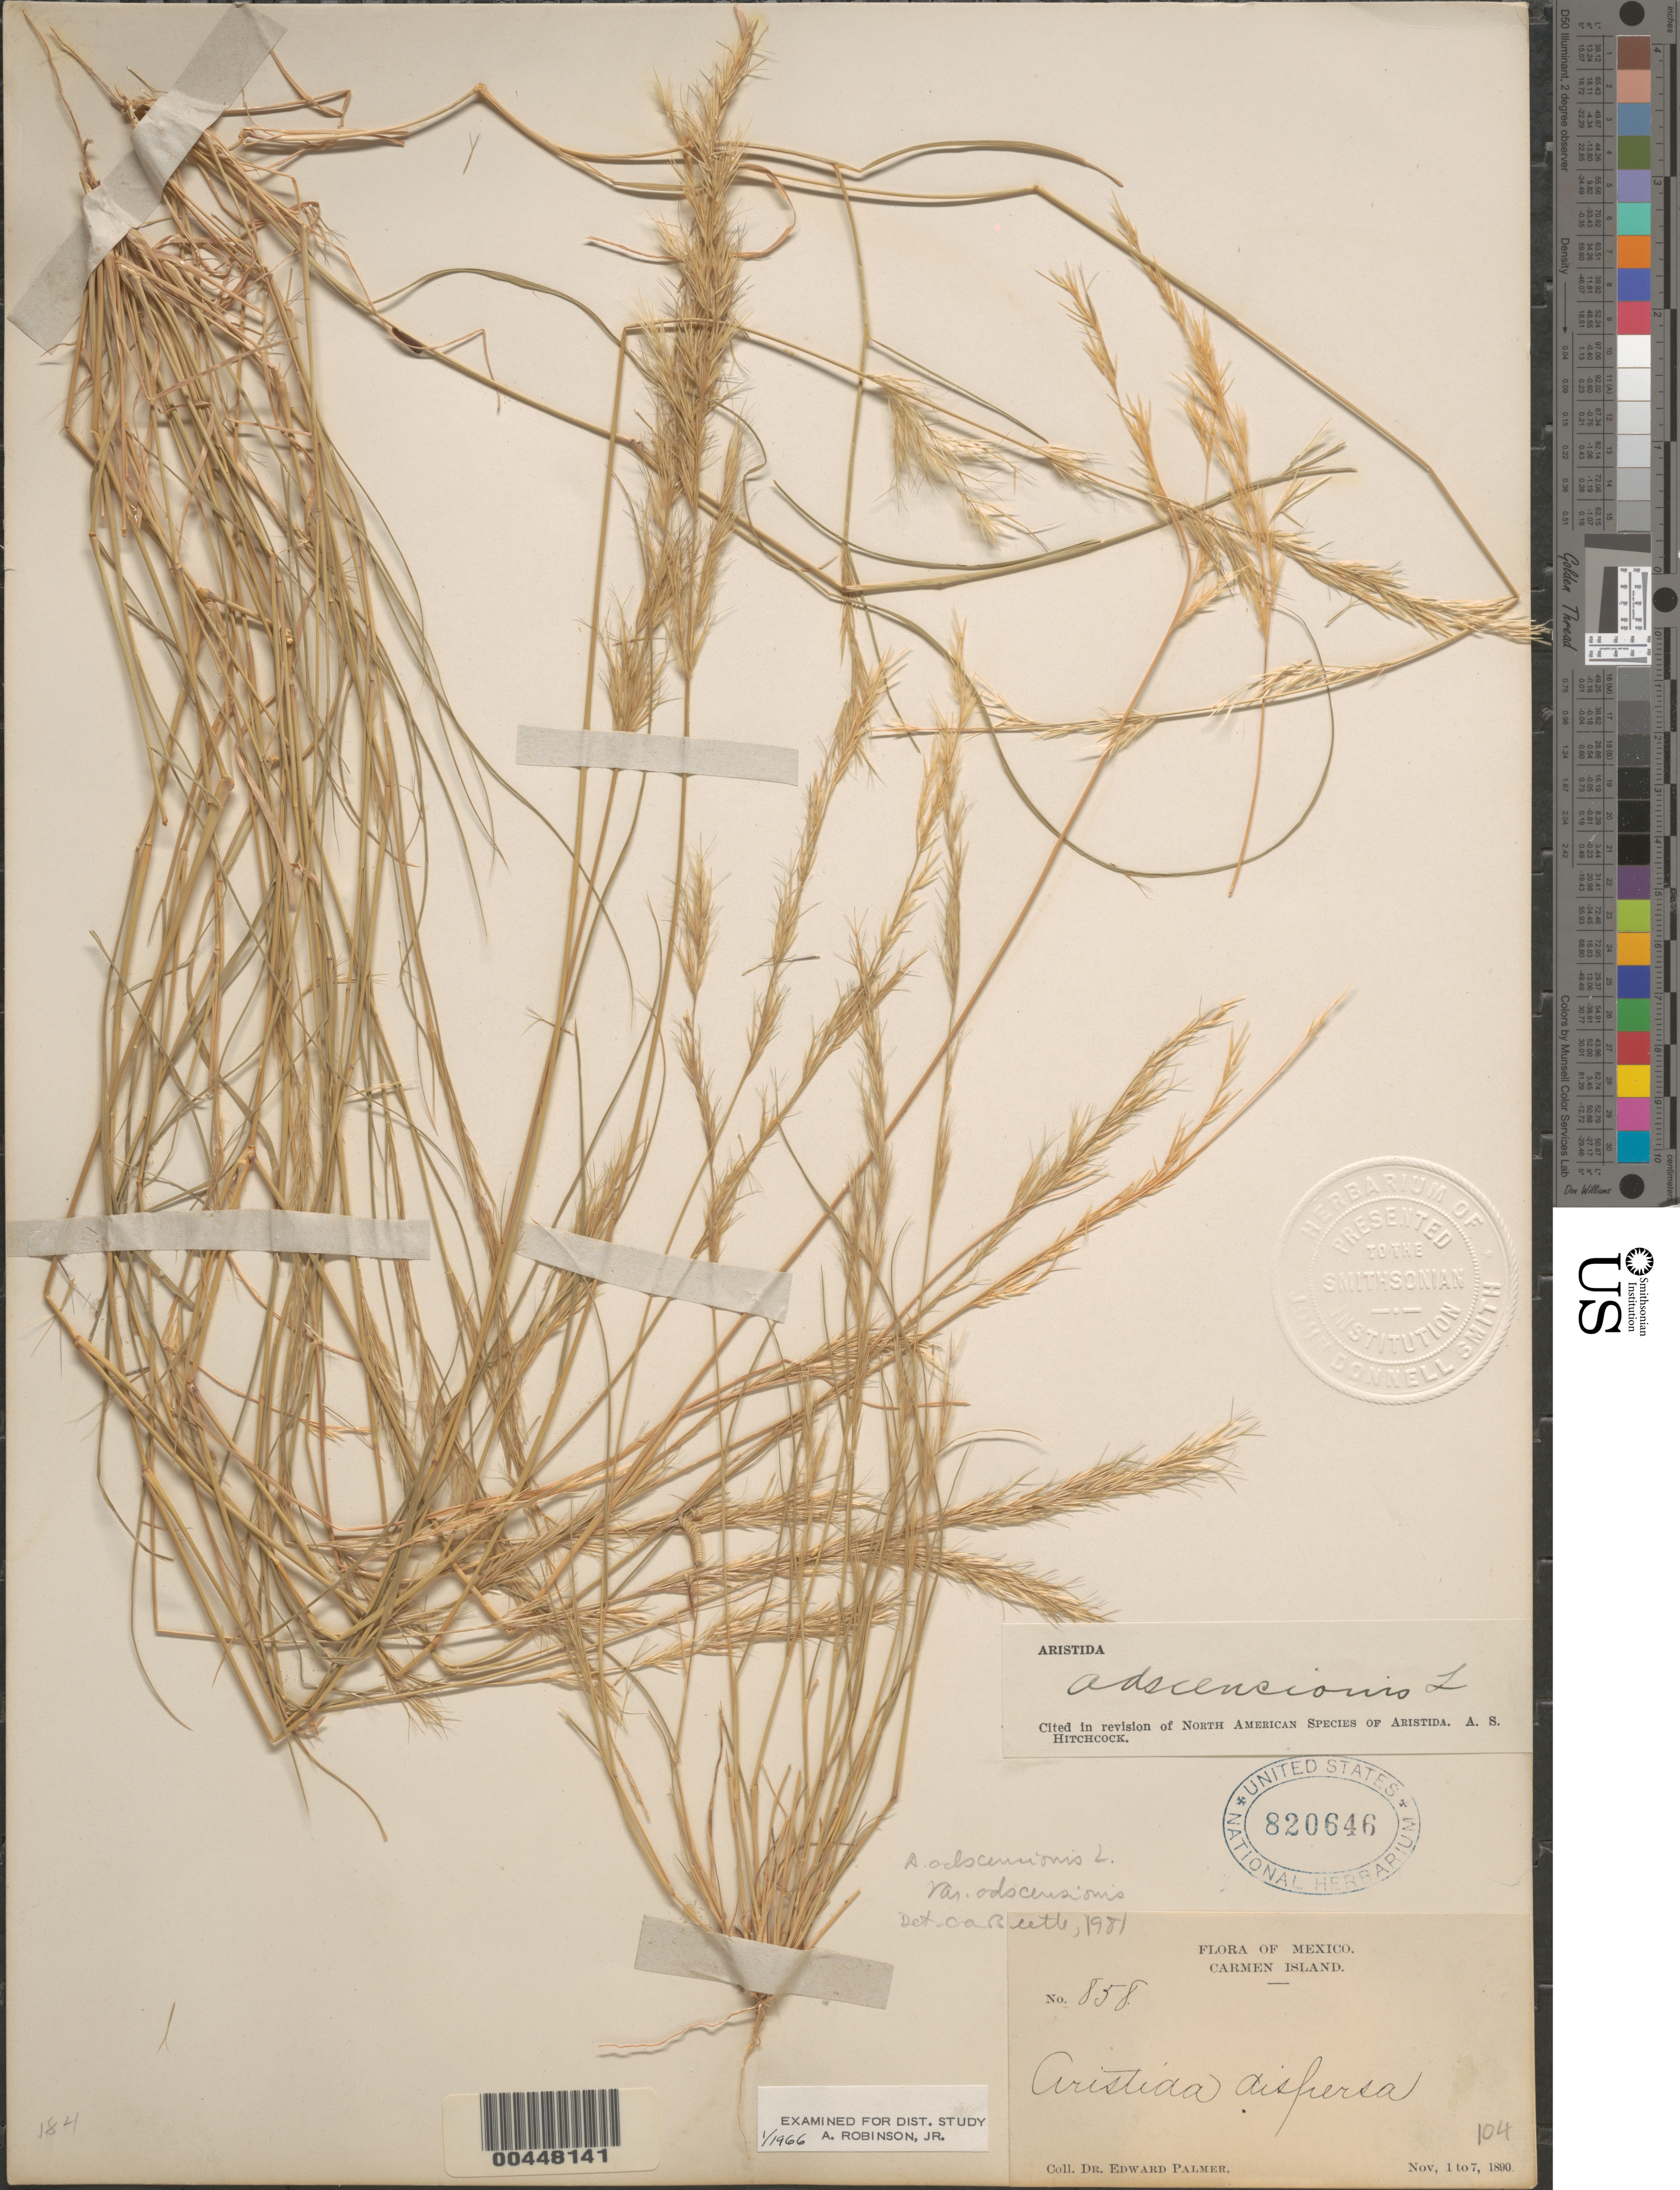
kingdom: Plantae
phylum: Tracheophyta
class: Liliopsida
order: Poales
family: Poaceae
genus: Aristida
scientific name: Aristida adscensionis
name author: L.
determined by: Beetle, O. A.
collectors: E. Palmer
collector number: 858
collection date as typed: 1 Nov 1890 to 7 Nov 1890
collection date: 1890-11-01/1890-11-07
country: Mexico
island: Carmen Island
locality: Carmen Island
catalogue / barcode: US 820646